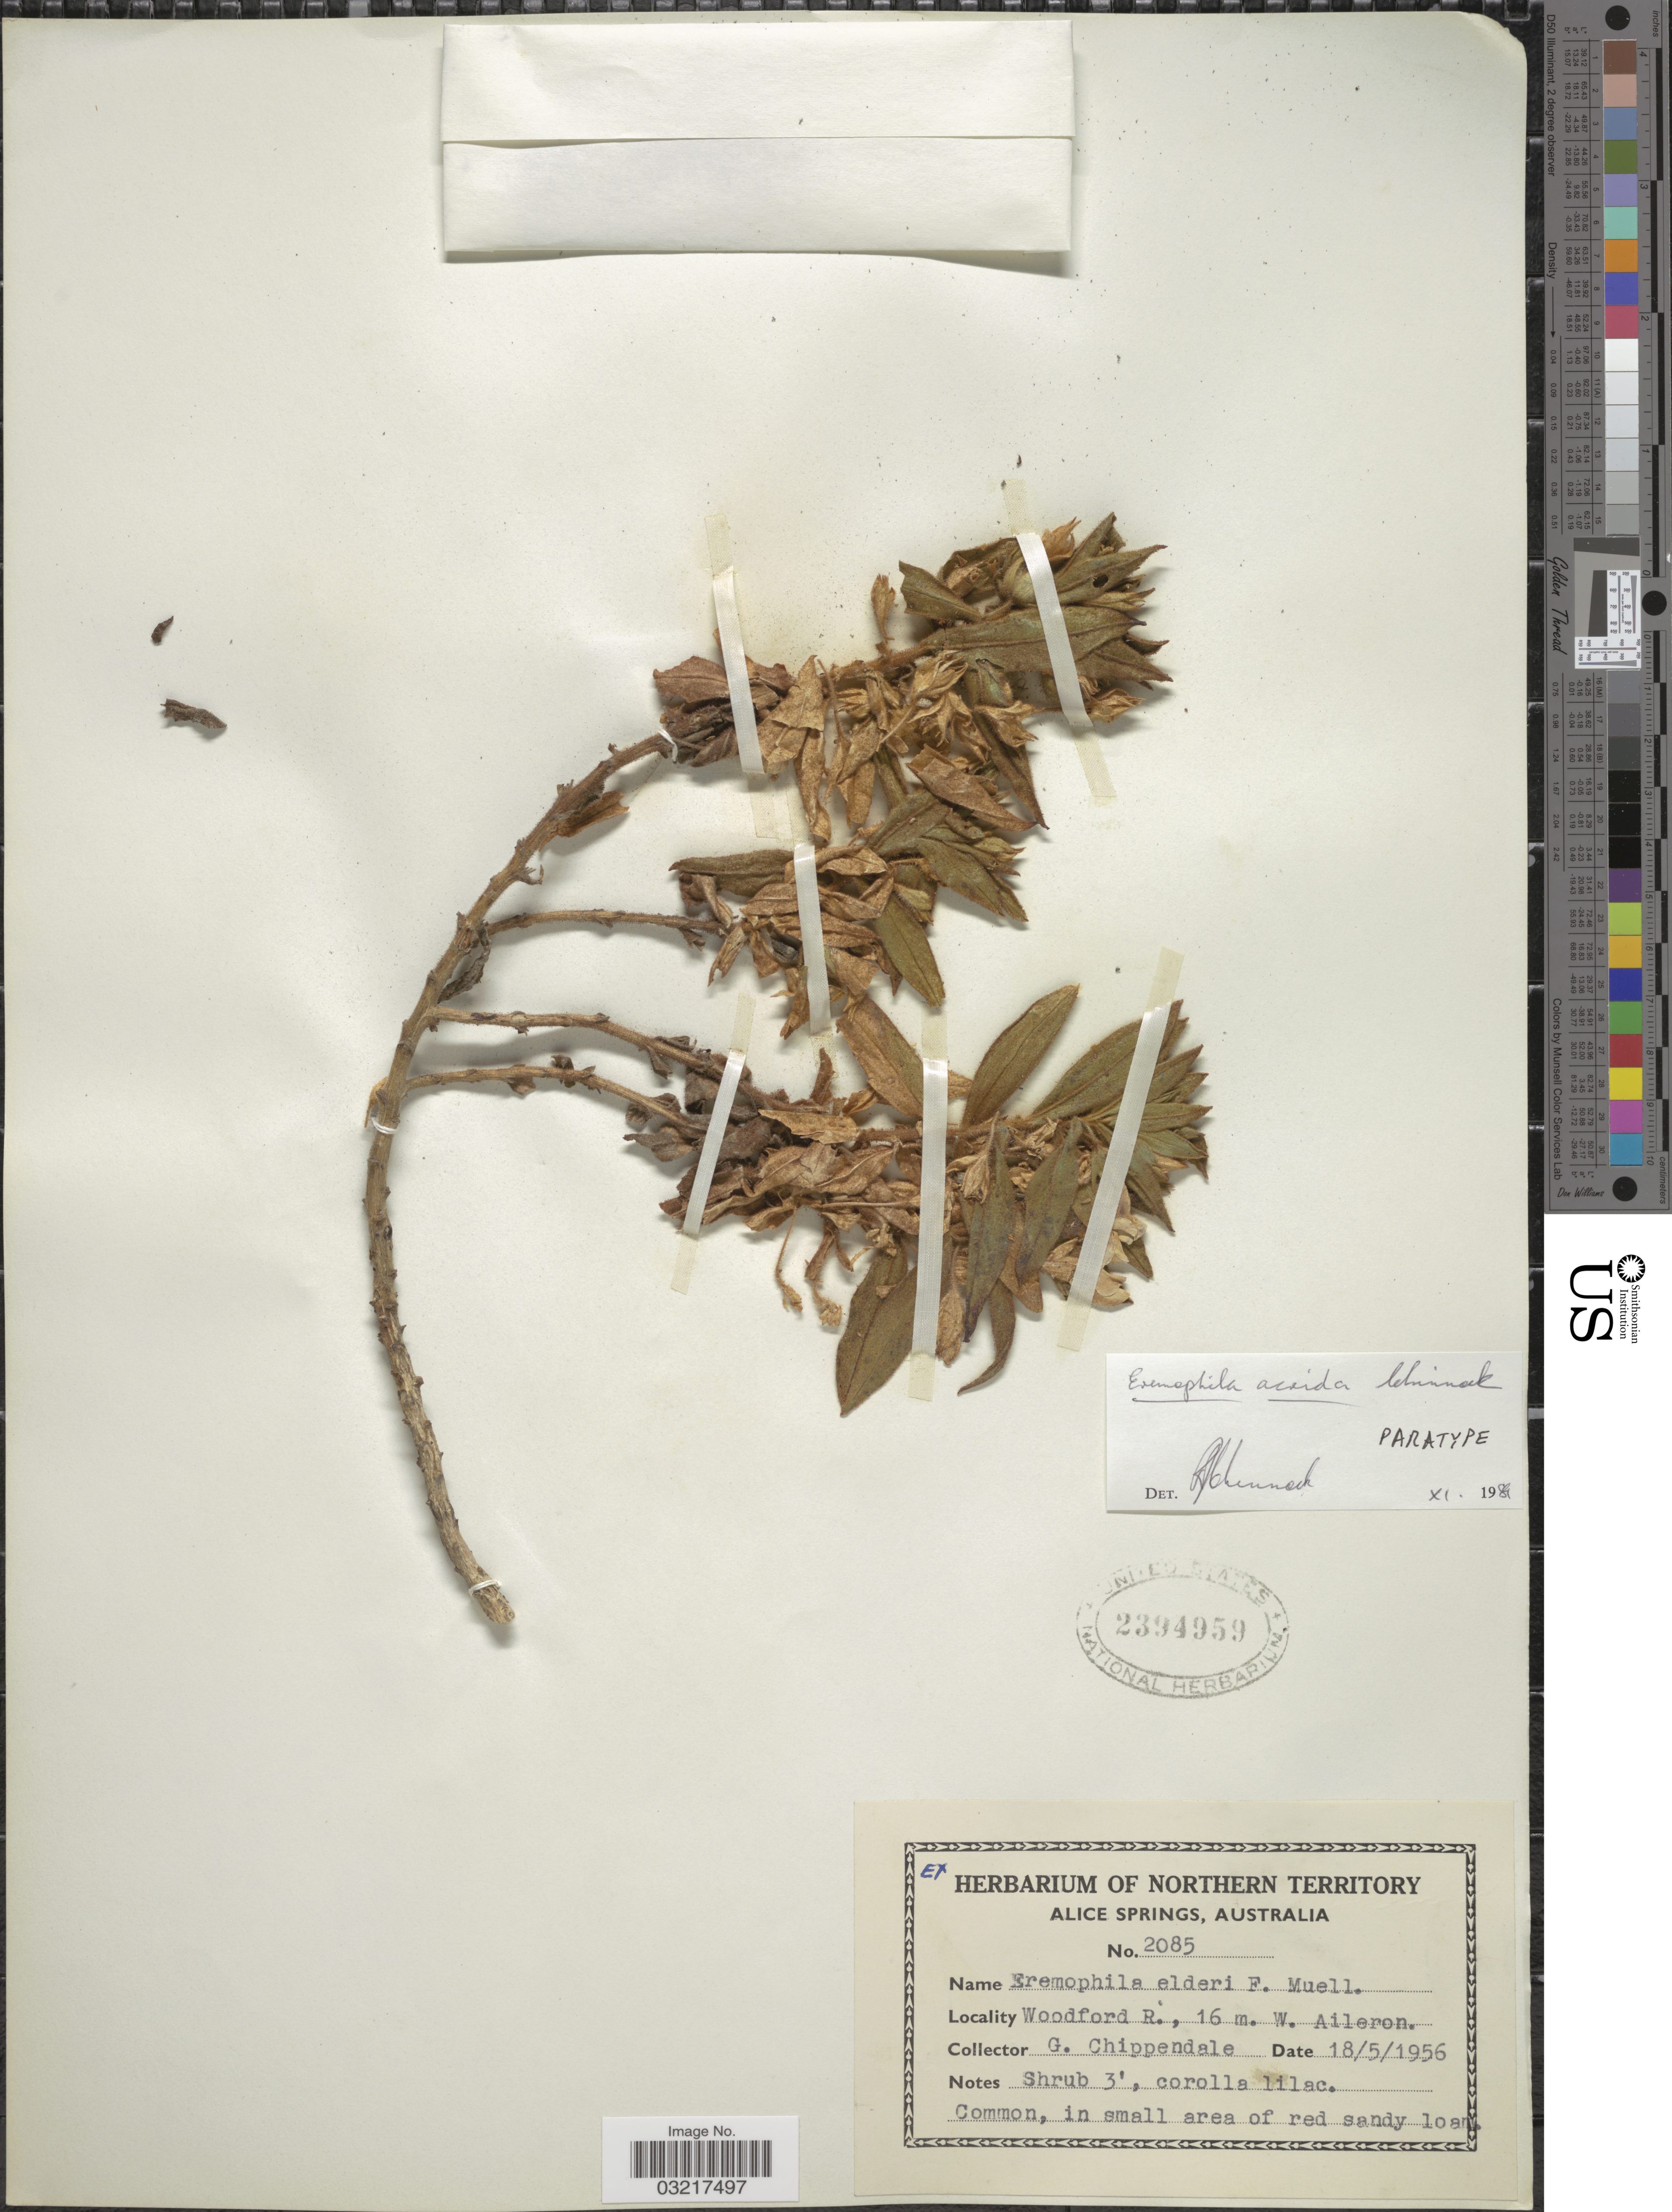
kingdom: Plantae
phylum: Tracheophyta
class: Magnoliopsida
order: Lamiales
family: Scrophulariaceae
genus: Eremophila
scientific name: Eremophila acrida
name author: Chinnock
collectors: G. Chippendale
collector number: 2085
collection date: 1956-05-18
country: Australia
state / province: Northern Territory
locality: Woodford R., 16 m. W. Aileron.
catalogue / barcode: US 2394959